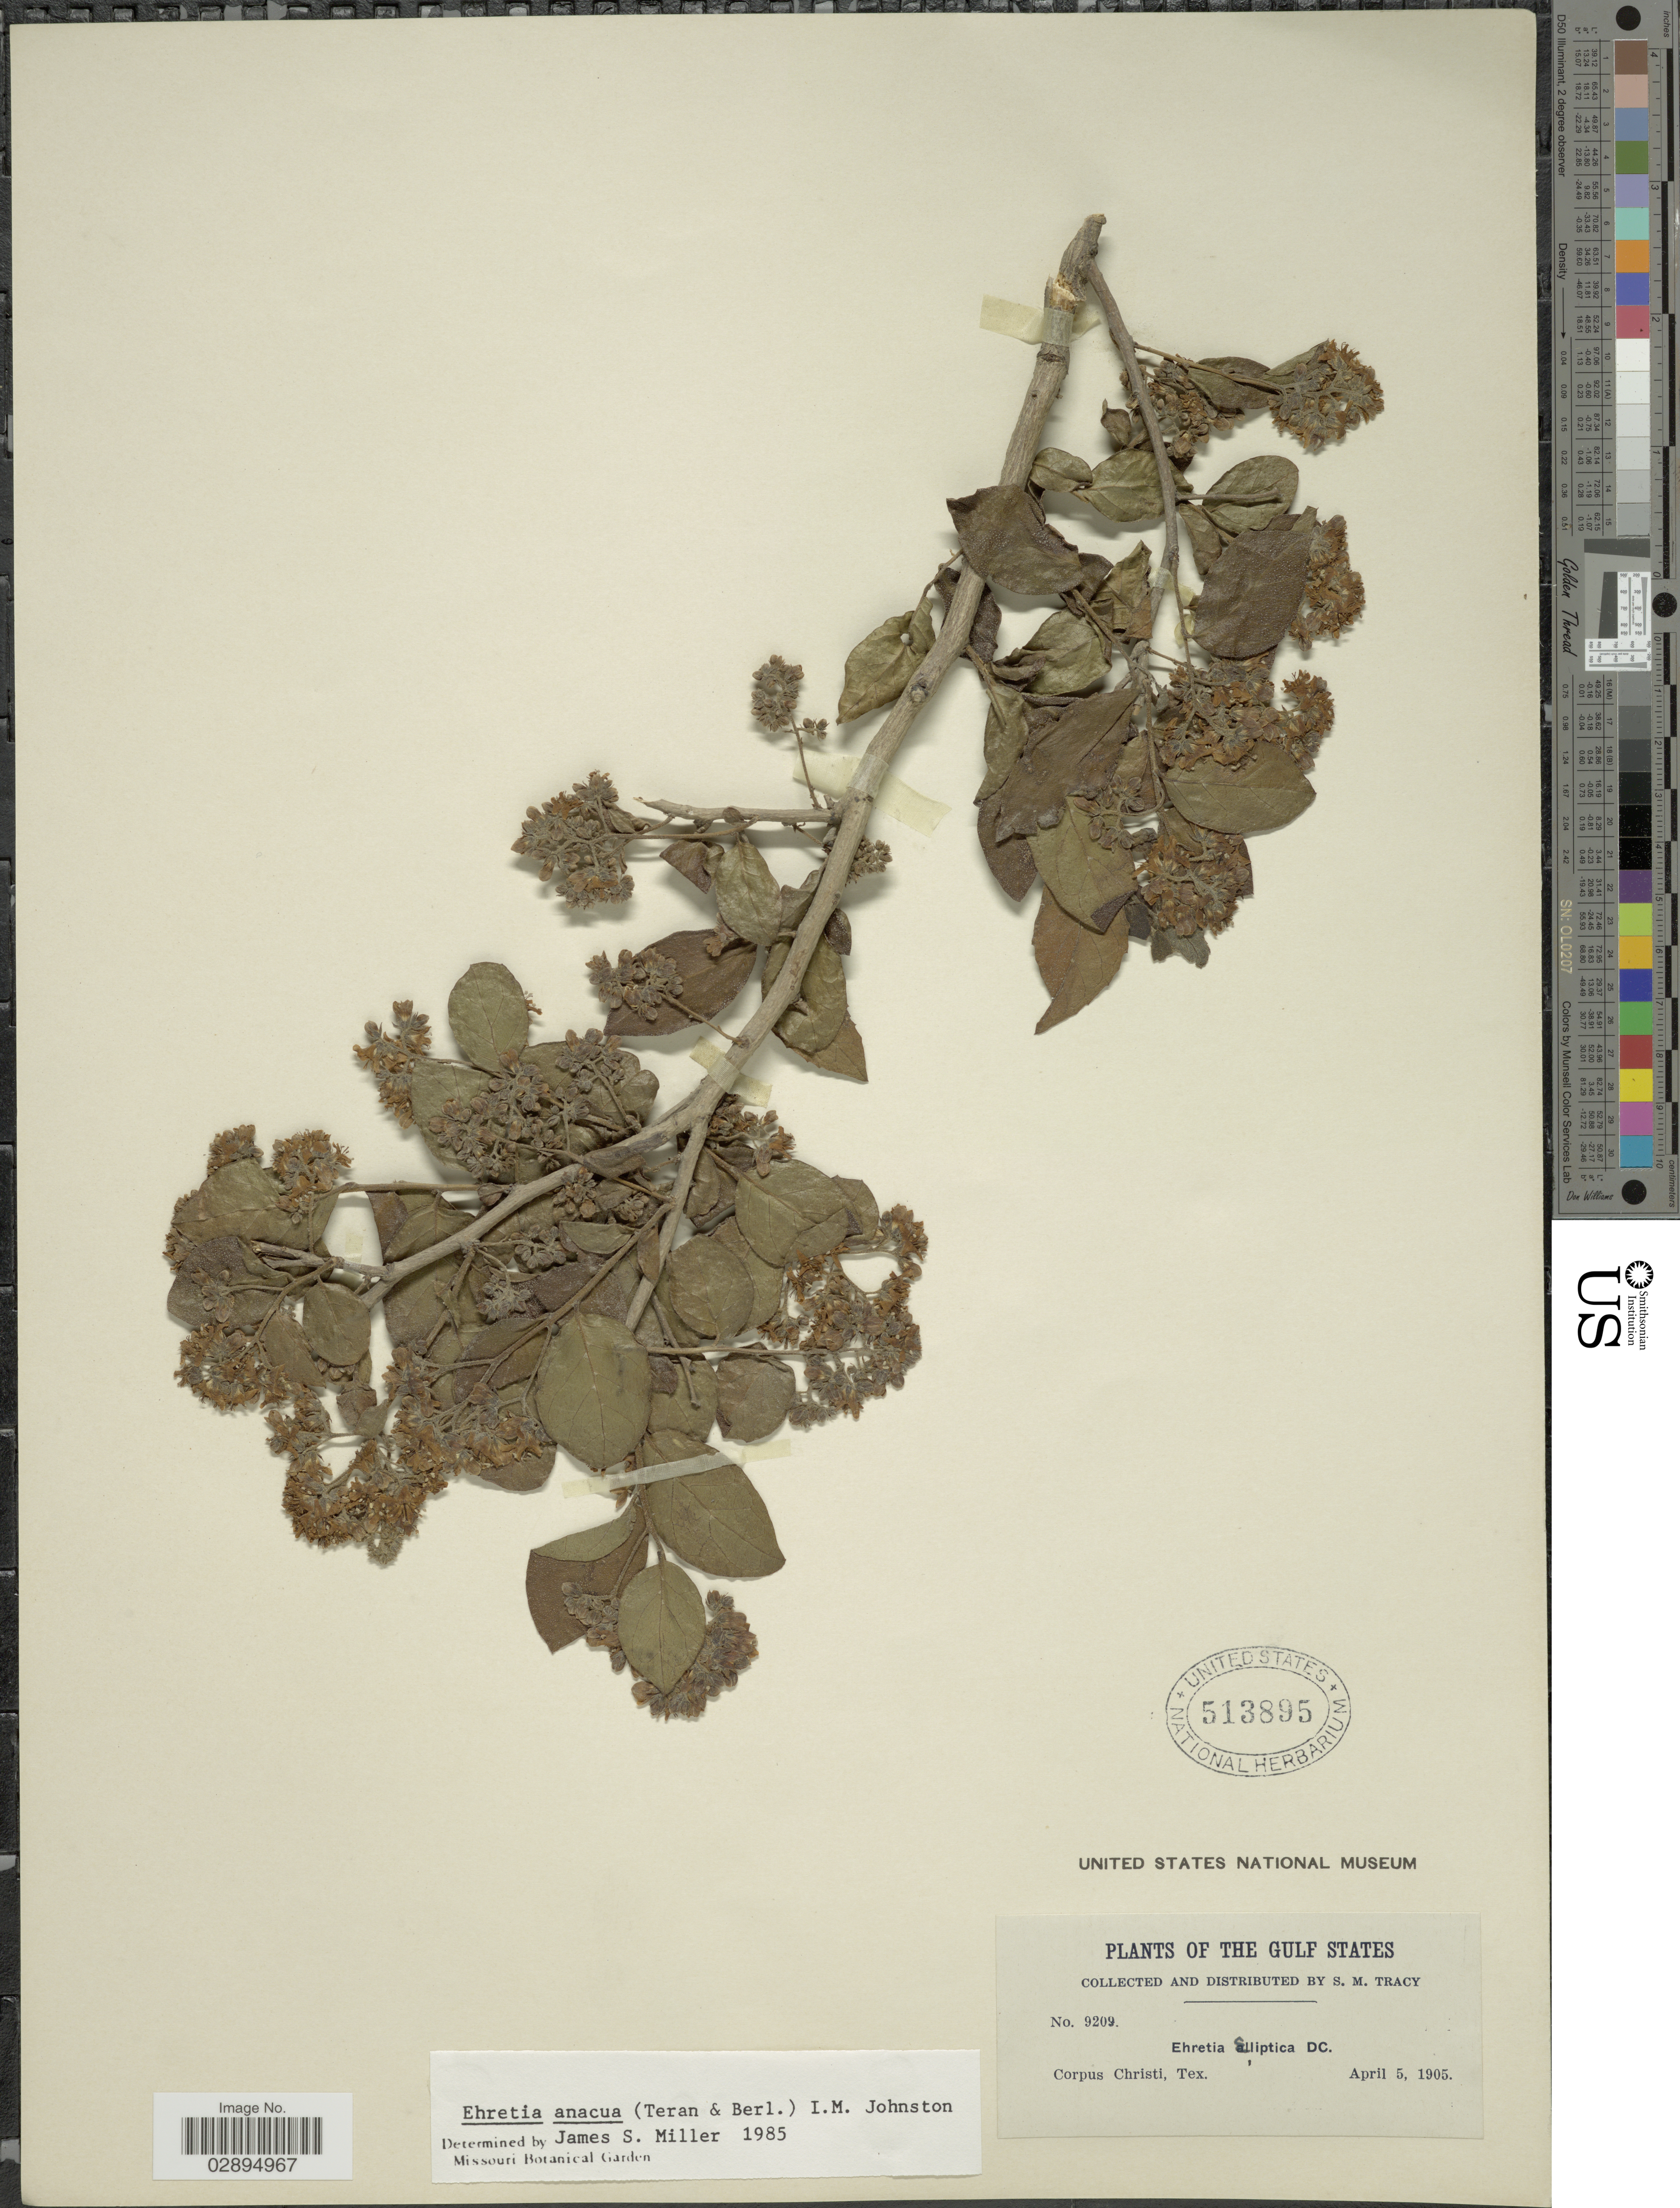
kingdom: Plantae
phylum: Tracheophyta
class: Magnoliopsida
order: Boraginales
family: Ehretiaceae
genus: Ehretia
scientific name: Ehretia anacua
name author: (Terán & Berland.) I.M. Johnst.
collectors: S. M. Tracy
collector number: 9209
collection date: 1905-04-05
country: United States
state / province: Texas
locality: The Gulf States, Corpus Christi.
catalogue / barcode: US 513895